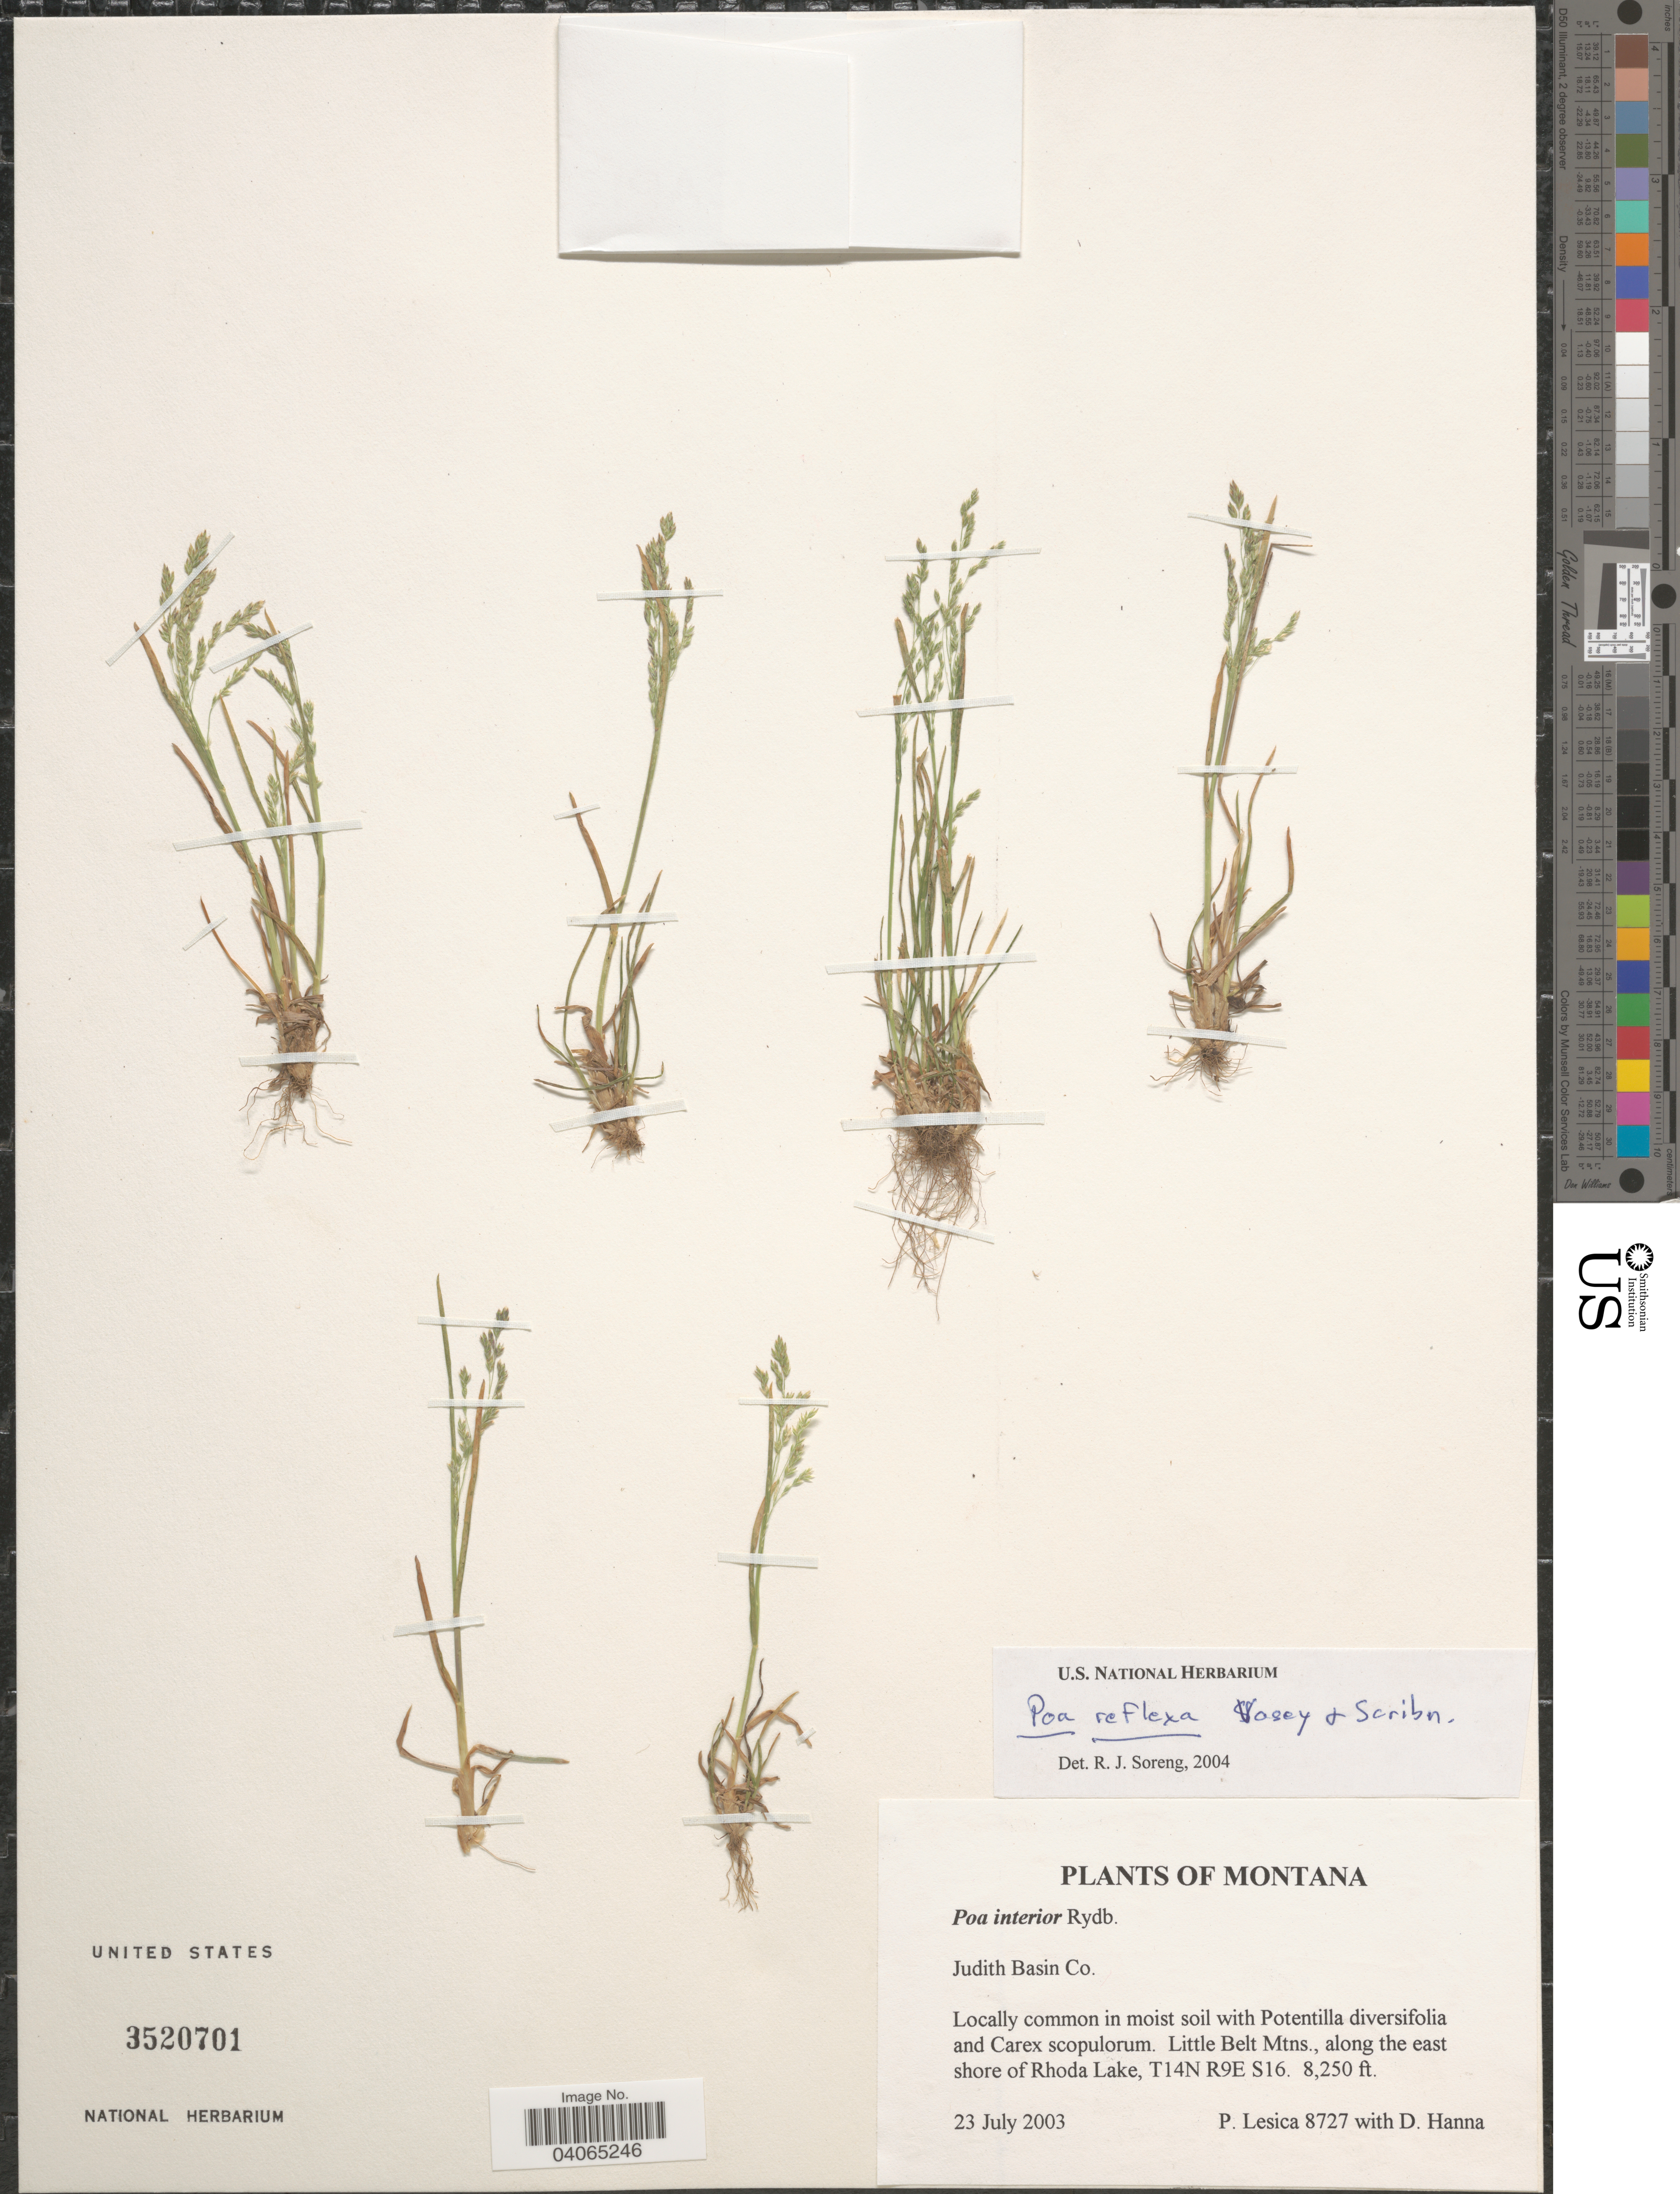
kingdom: Plantae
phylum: Tracheophyta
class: Liliopsida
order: Poales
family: Poaceae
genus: Poa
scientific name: Poa reflexa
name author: Vasey & Scribn.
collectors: P. Lesica & D. Hanna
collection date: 2003-07-23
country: United States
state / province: Montana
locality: Judith Basin Co. Little Belt Mtns., along the east shore of Rhoda Lake, T14M R9E S16.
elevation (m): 2515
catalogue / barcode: US 3520701